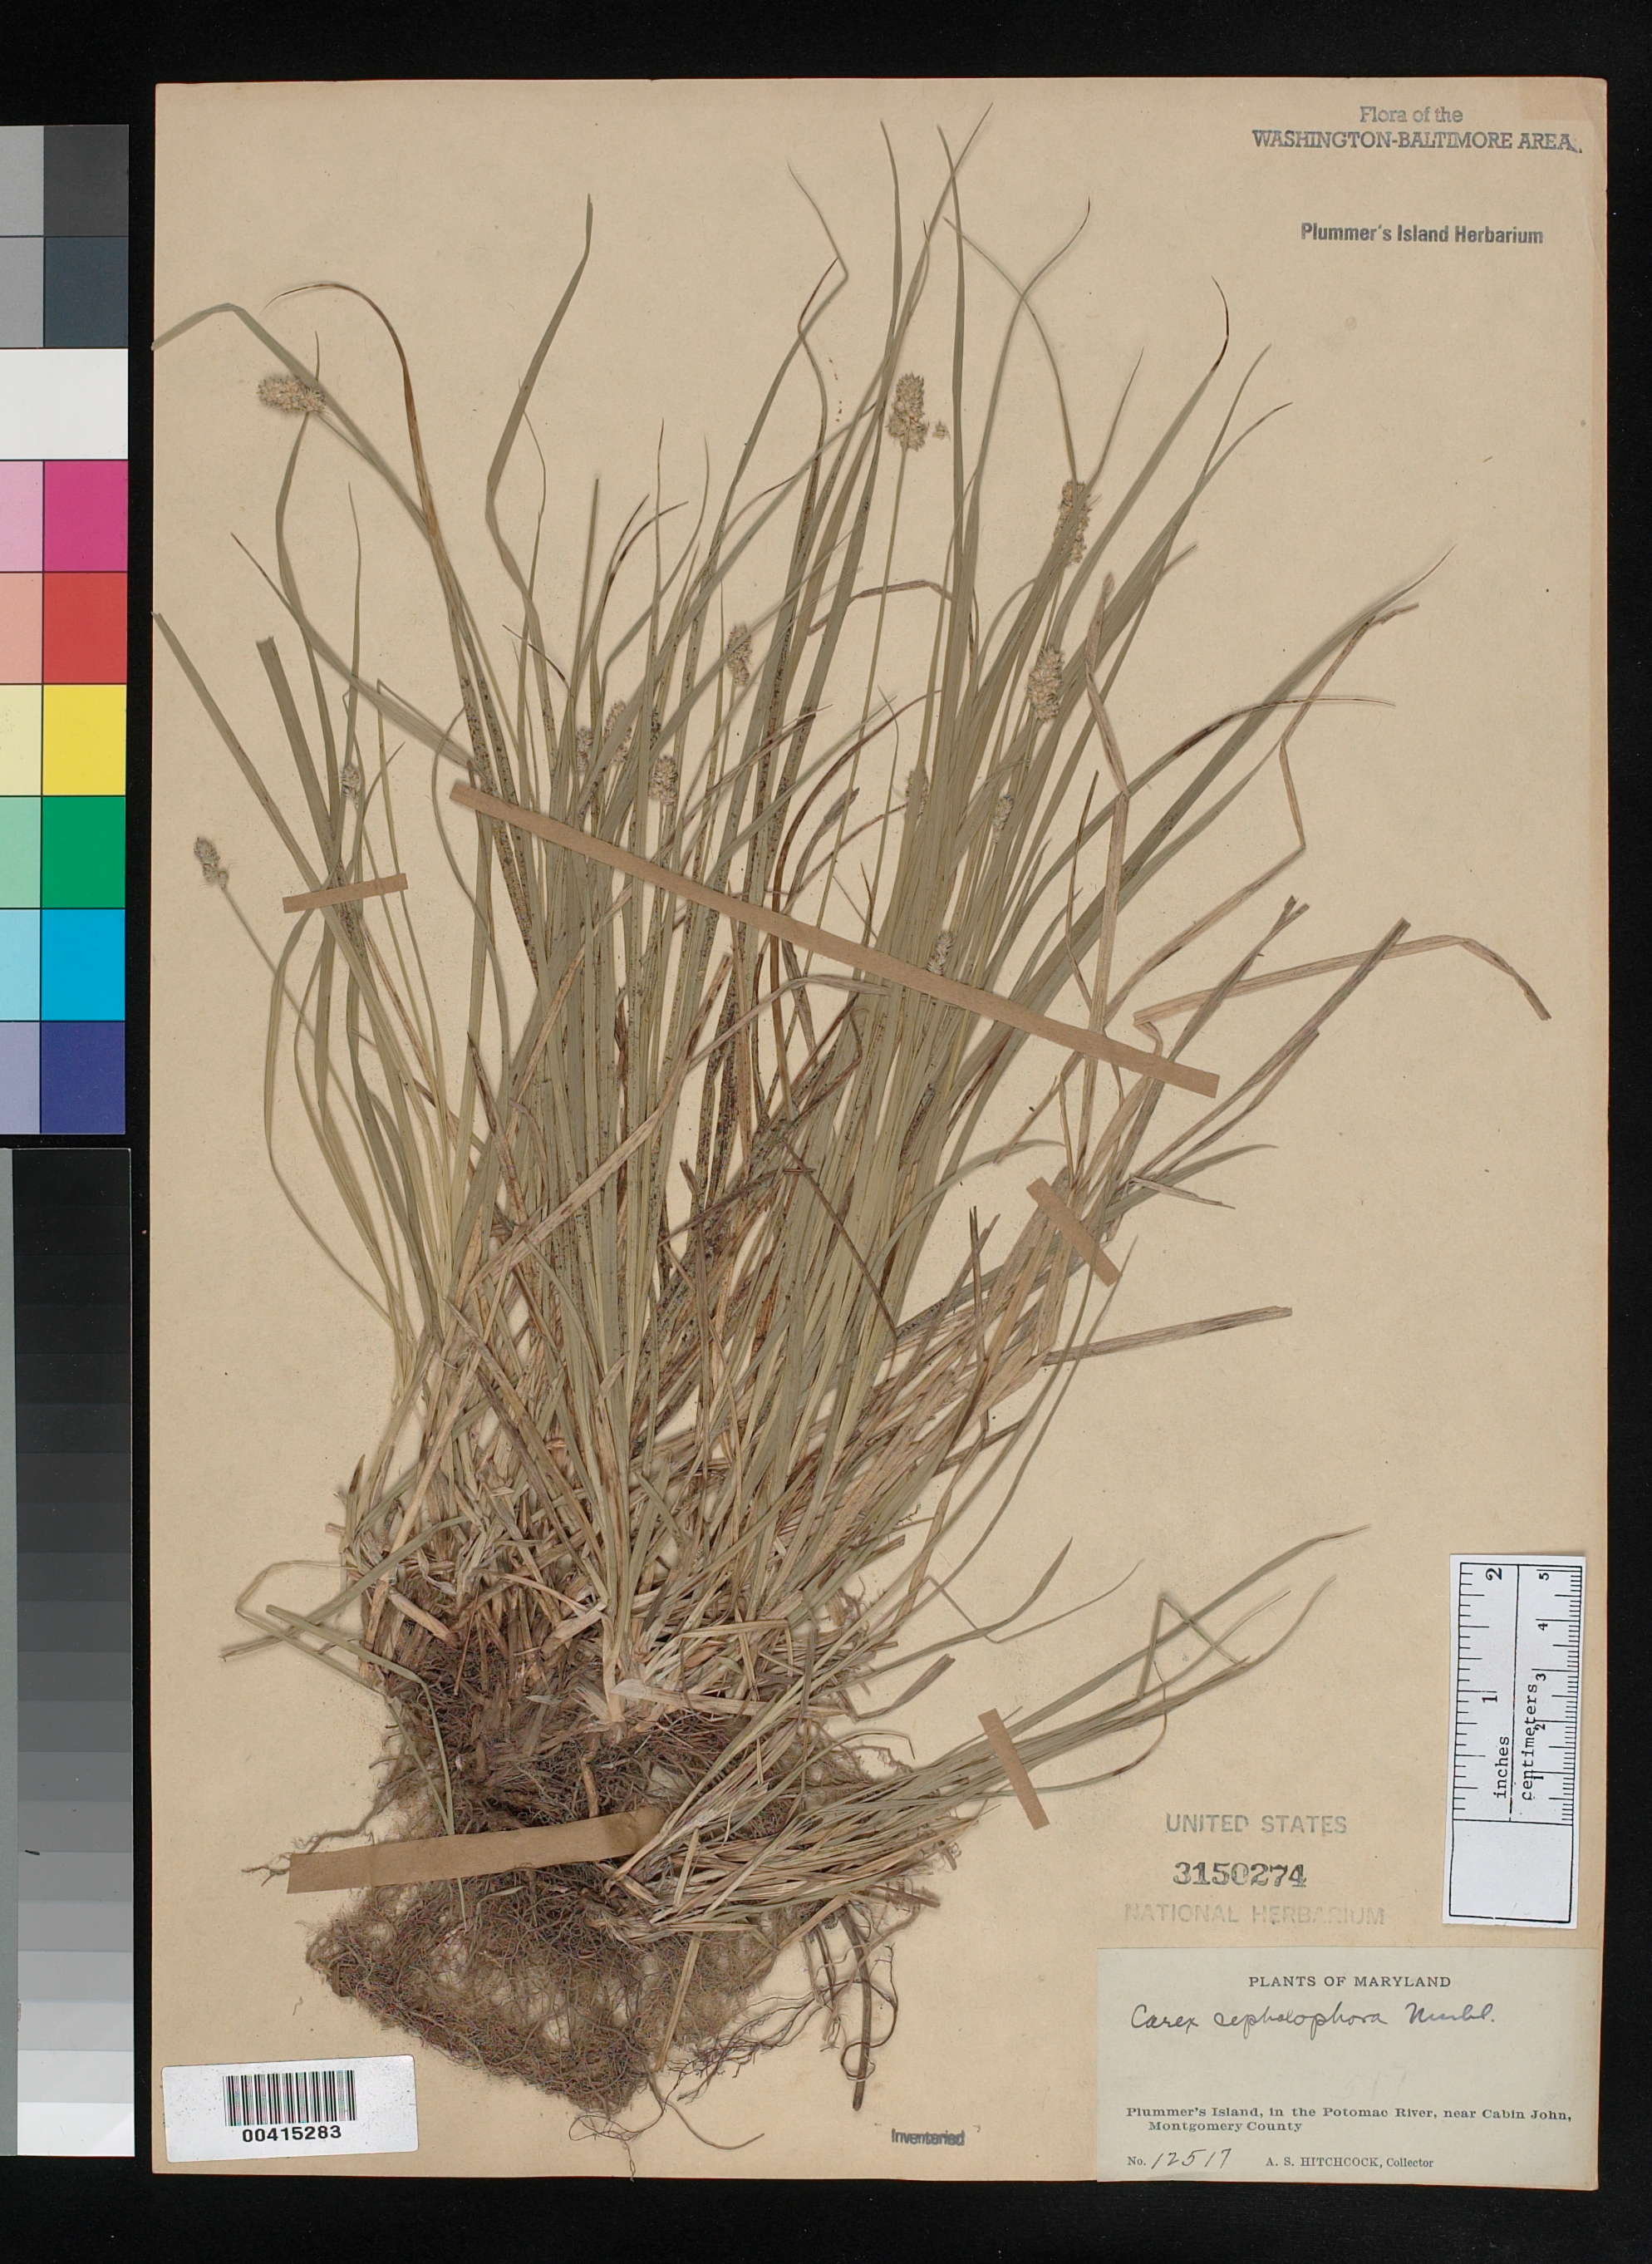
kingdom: Plantae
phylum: Tracheophyta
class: Liliopsida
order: Poales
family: Cyperaceae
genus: Carex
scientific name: Carex cephalophora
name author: Muhl. ex Willd.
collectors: A. S. Hitchcock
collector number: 12517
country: United States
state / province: Maryland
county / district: Montgomery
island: Plummers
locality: Plummer's Island C. & O. Canal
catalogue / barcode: US 3150274